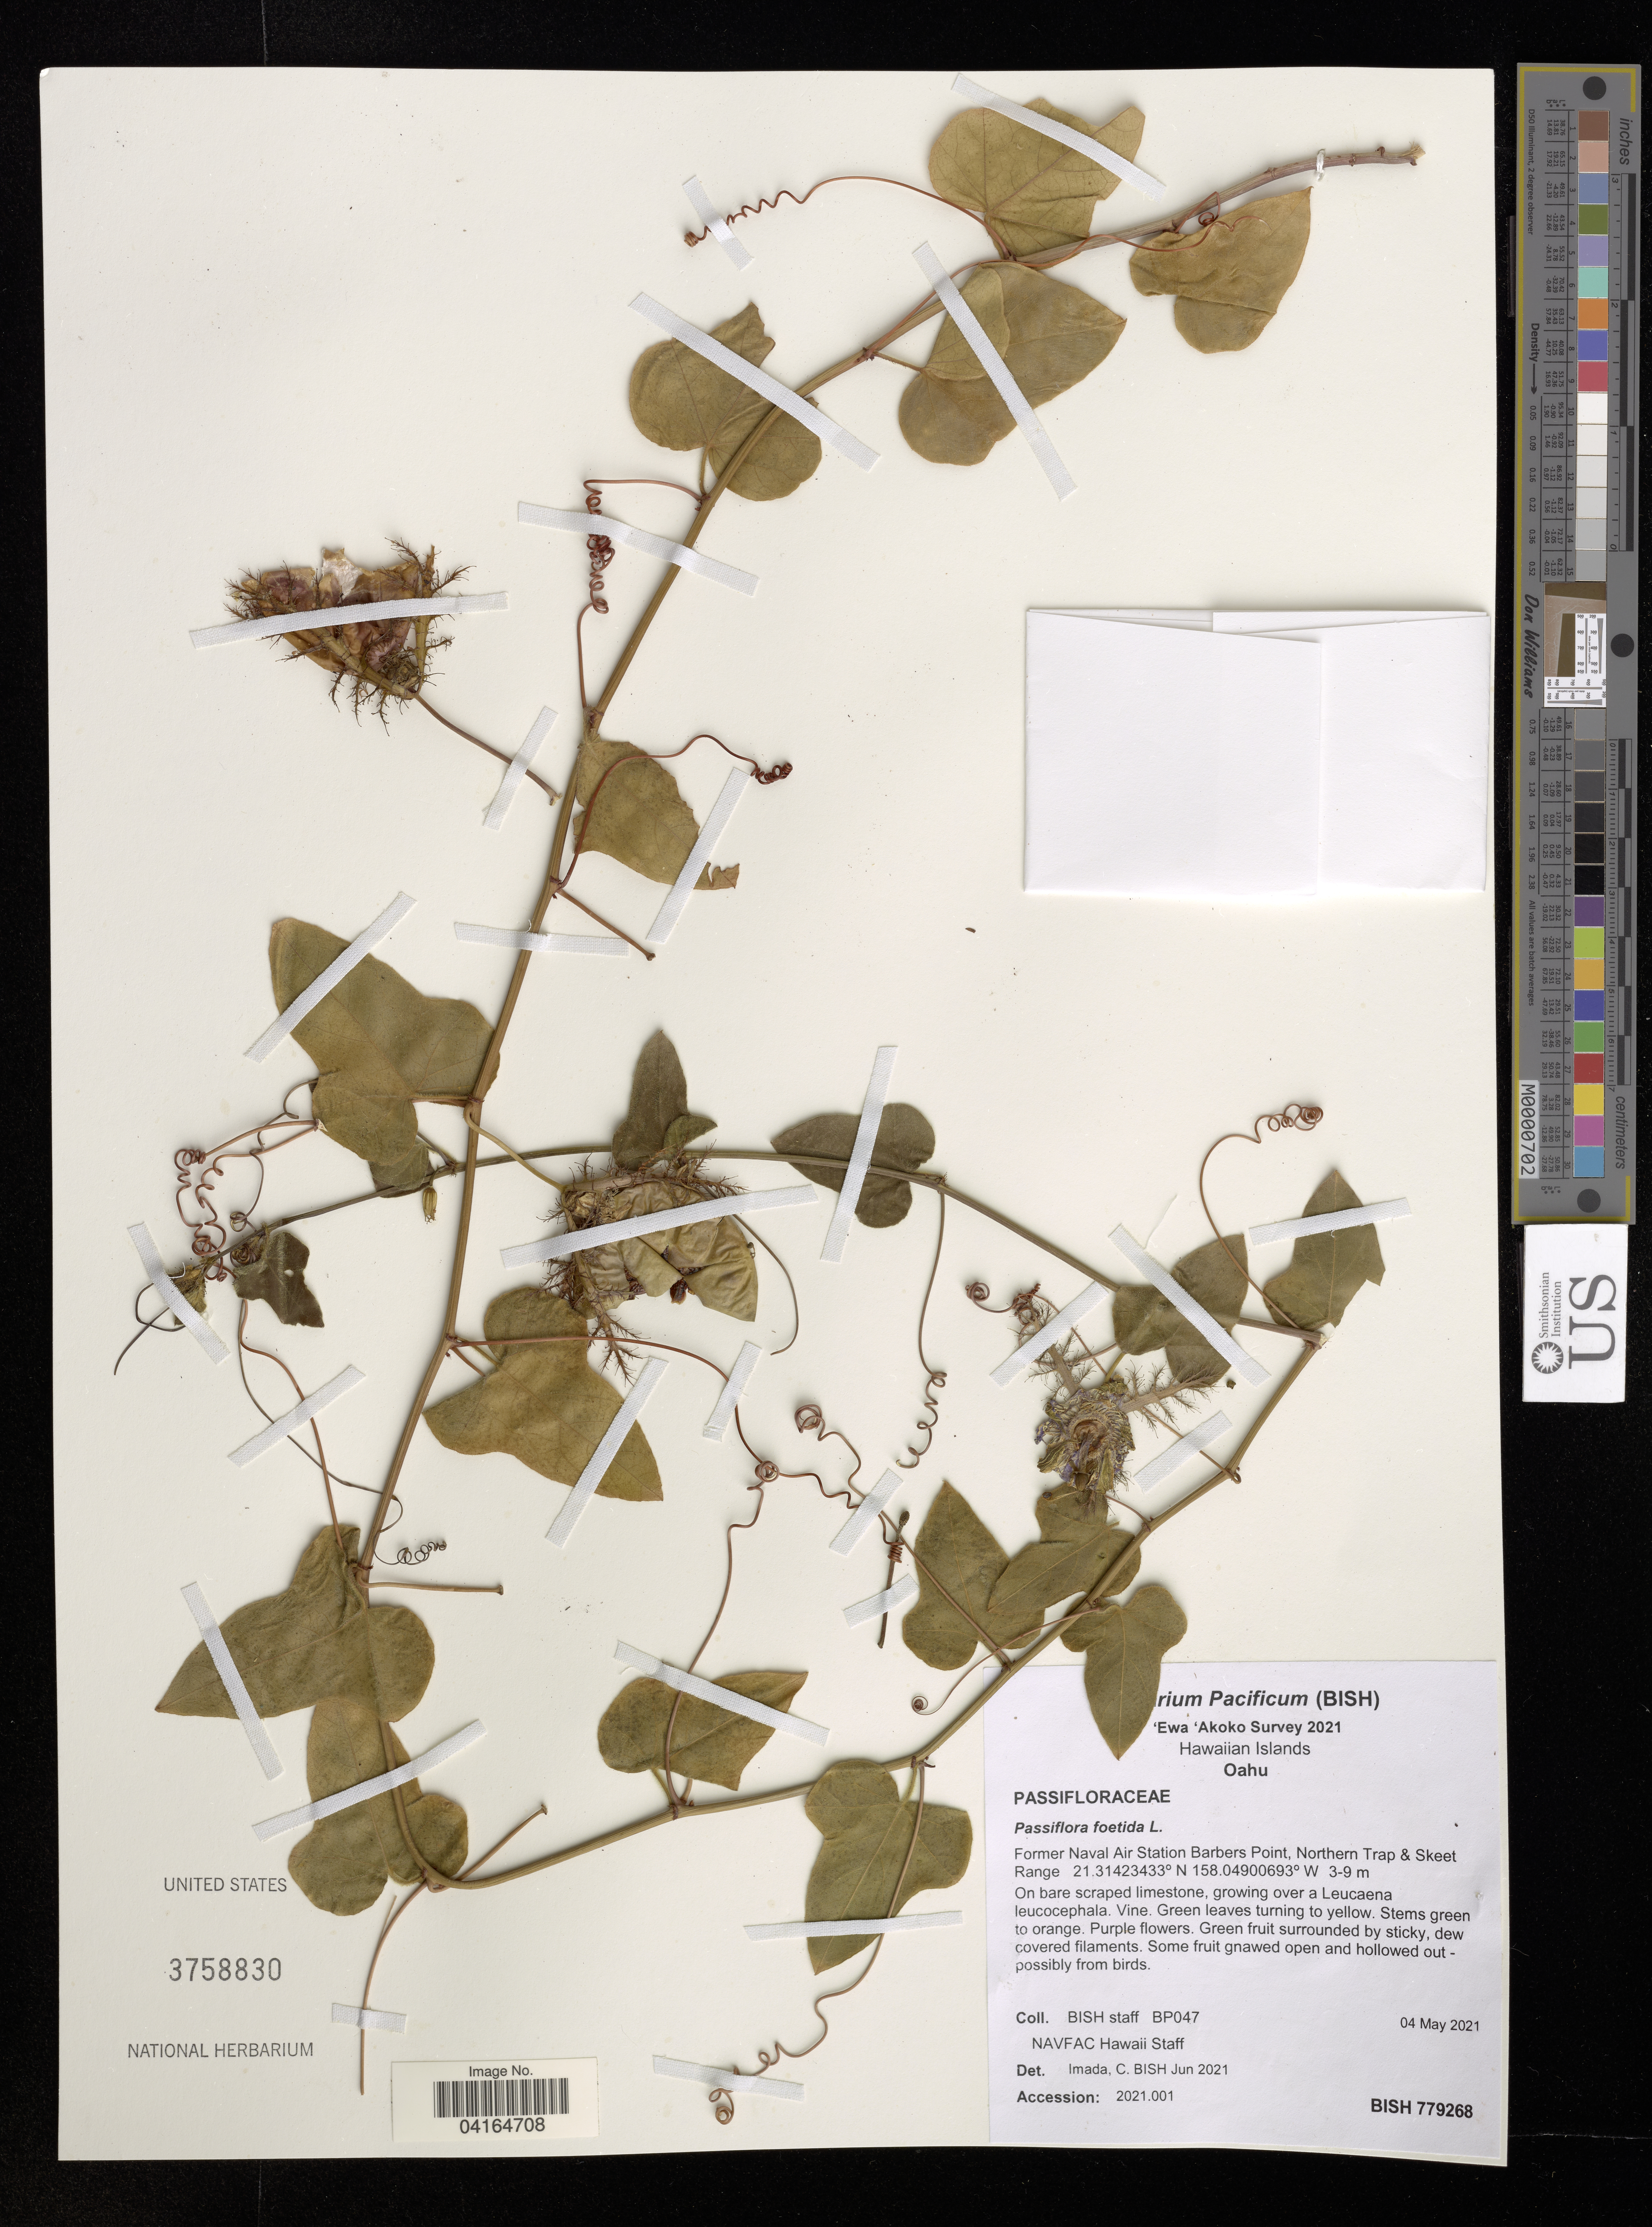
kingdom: Plantae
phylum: Tracheophyta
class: Magnoliopsida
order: Malpighiales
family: Passifloraceae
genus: Passiflora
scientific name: Passiflora foetida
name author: L.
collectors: Bernice P. Bishop Museum & N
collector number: BP047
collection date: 2021-05-04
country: United States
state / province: Hawaii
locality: Hawaiian Islands. Oahu. Former Naval Air Station Barbers Point, Northern Trap & Skeet Range.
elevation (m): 3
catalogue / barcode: US 3758830